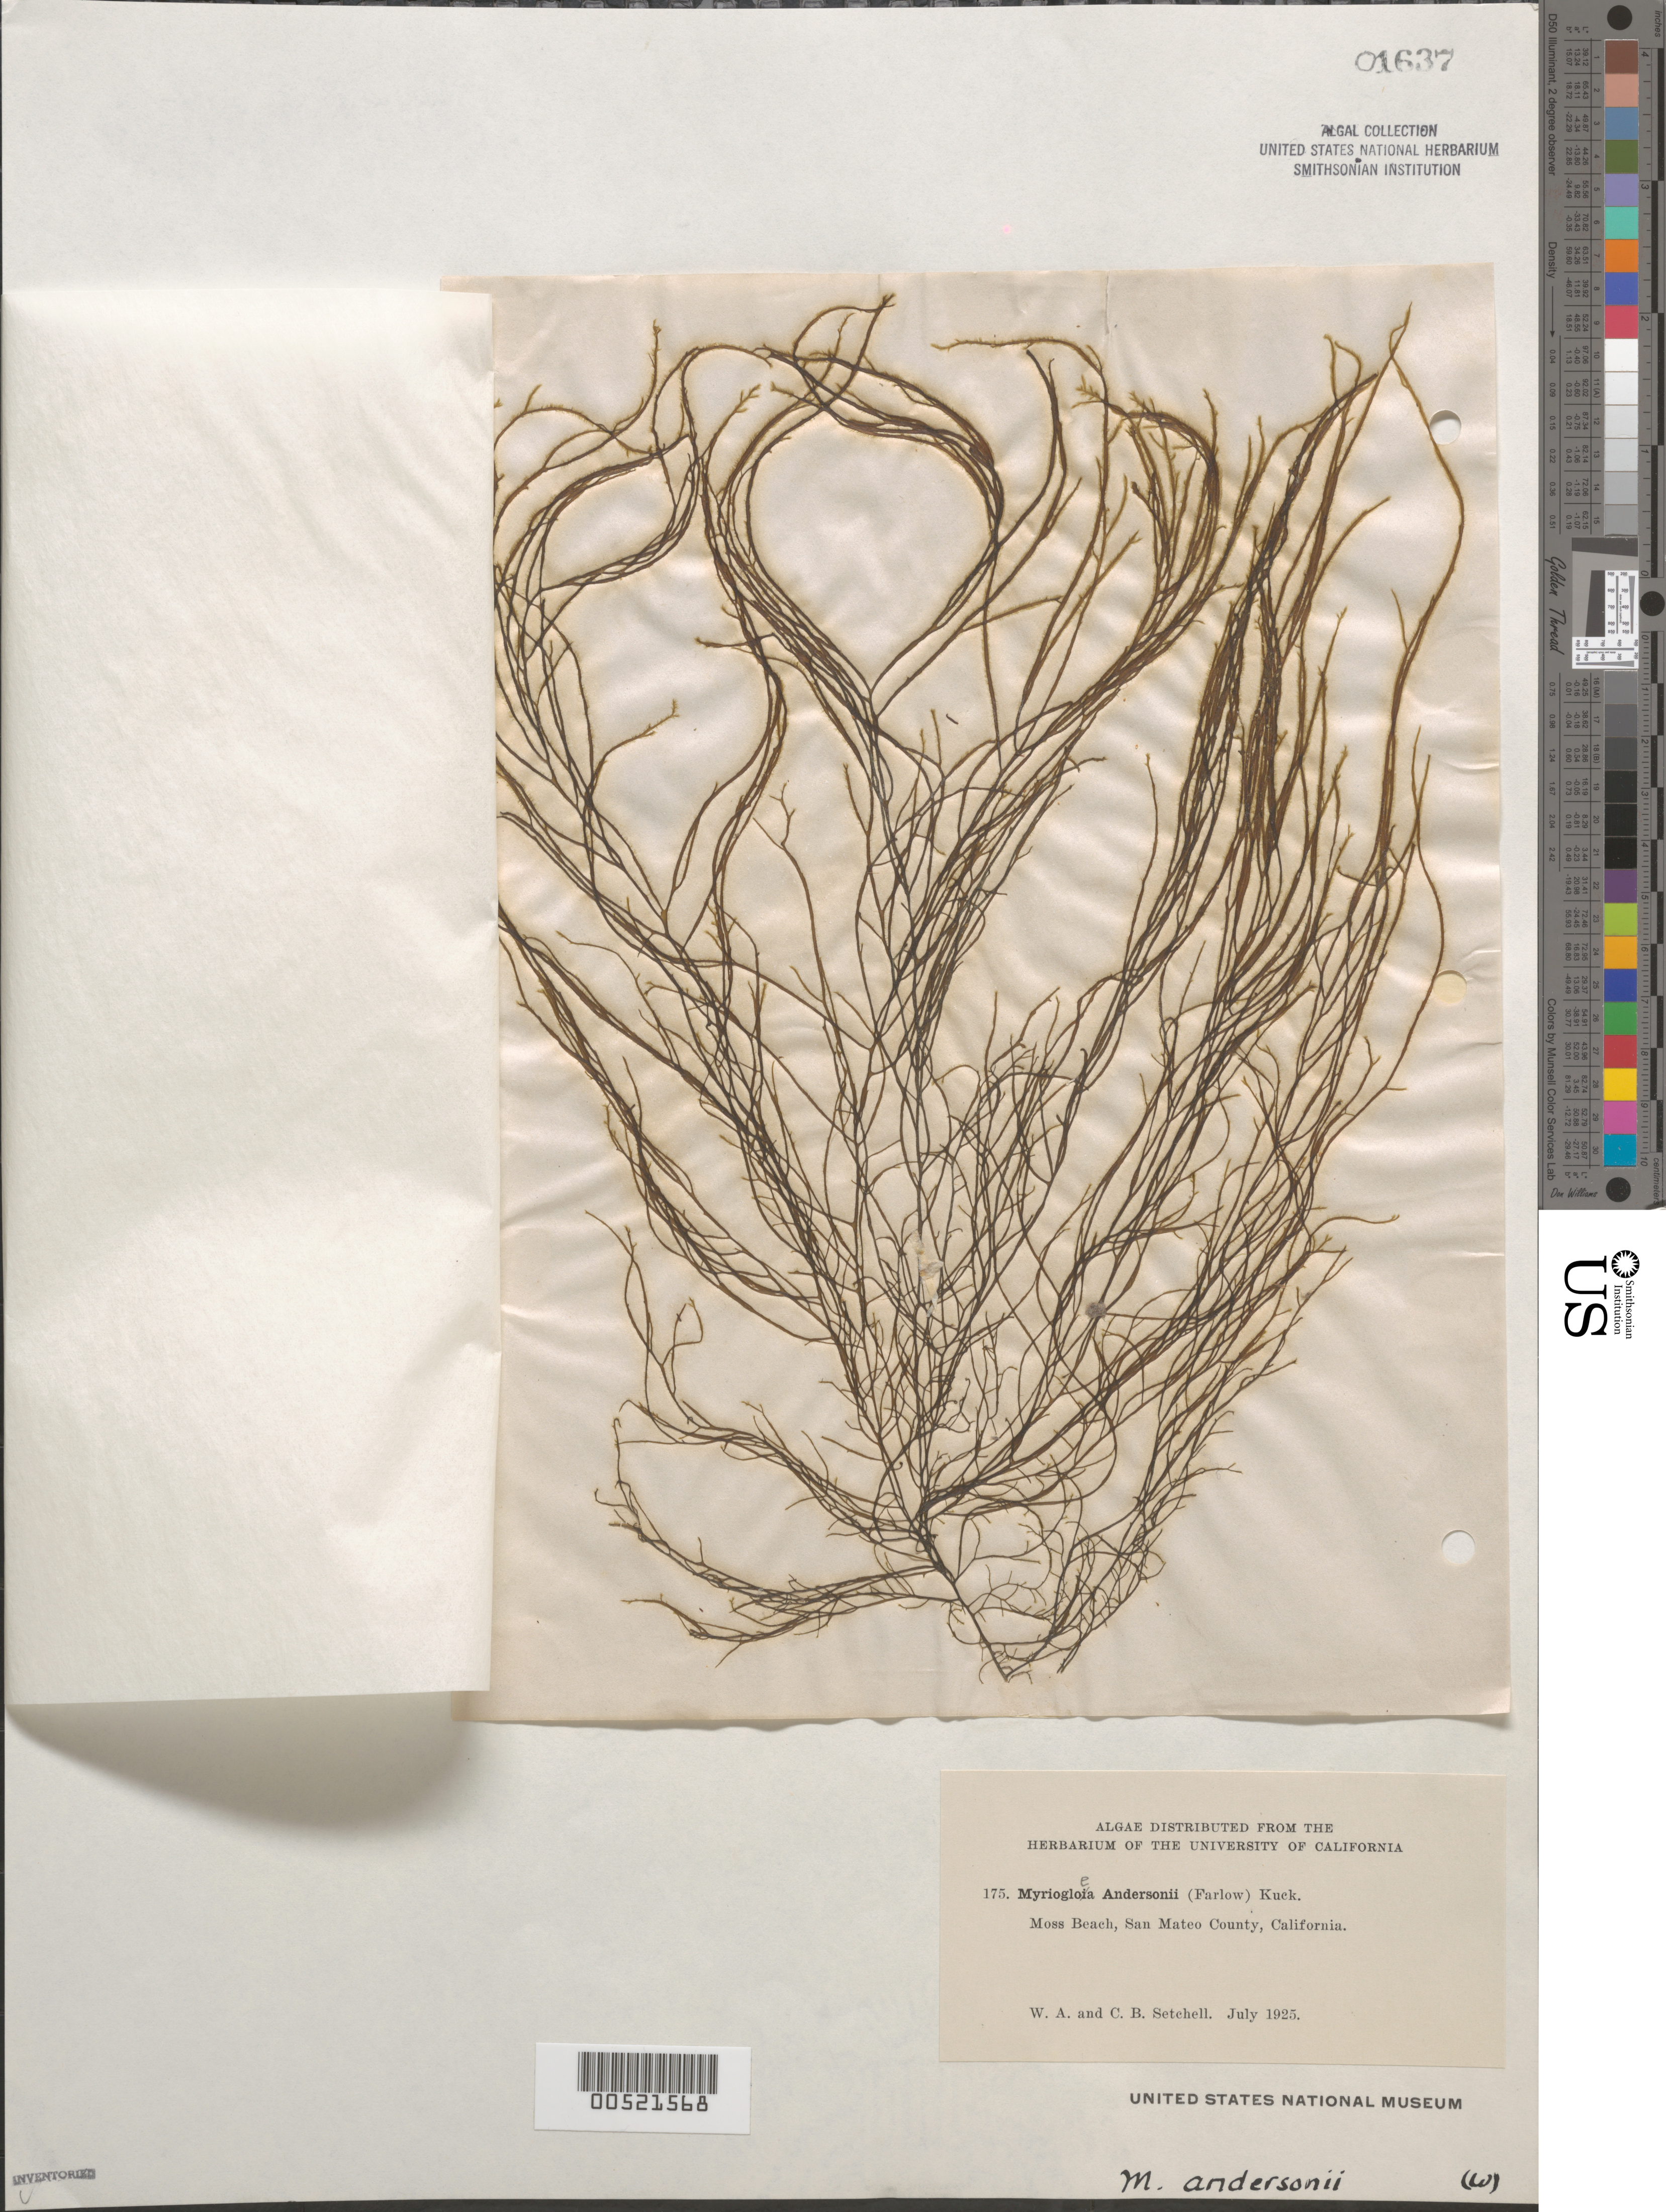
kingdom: Chromista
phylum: Ochrophyta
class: Phaeophyceae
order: Ectocarpales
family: Chordariaceae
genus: Haplogloia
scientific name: Haplogloia andersonii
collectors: W. Setchell & C. B. Setchell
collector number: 175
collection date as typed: Jul 1925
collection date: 1925-07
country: United States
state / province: California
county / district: San Mateo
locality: Moss Beach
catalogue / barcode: US 1637